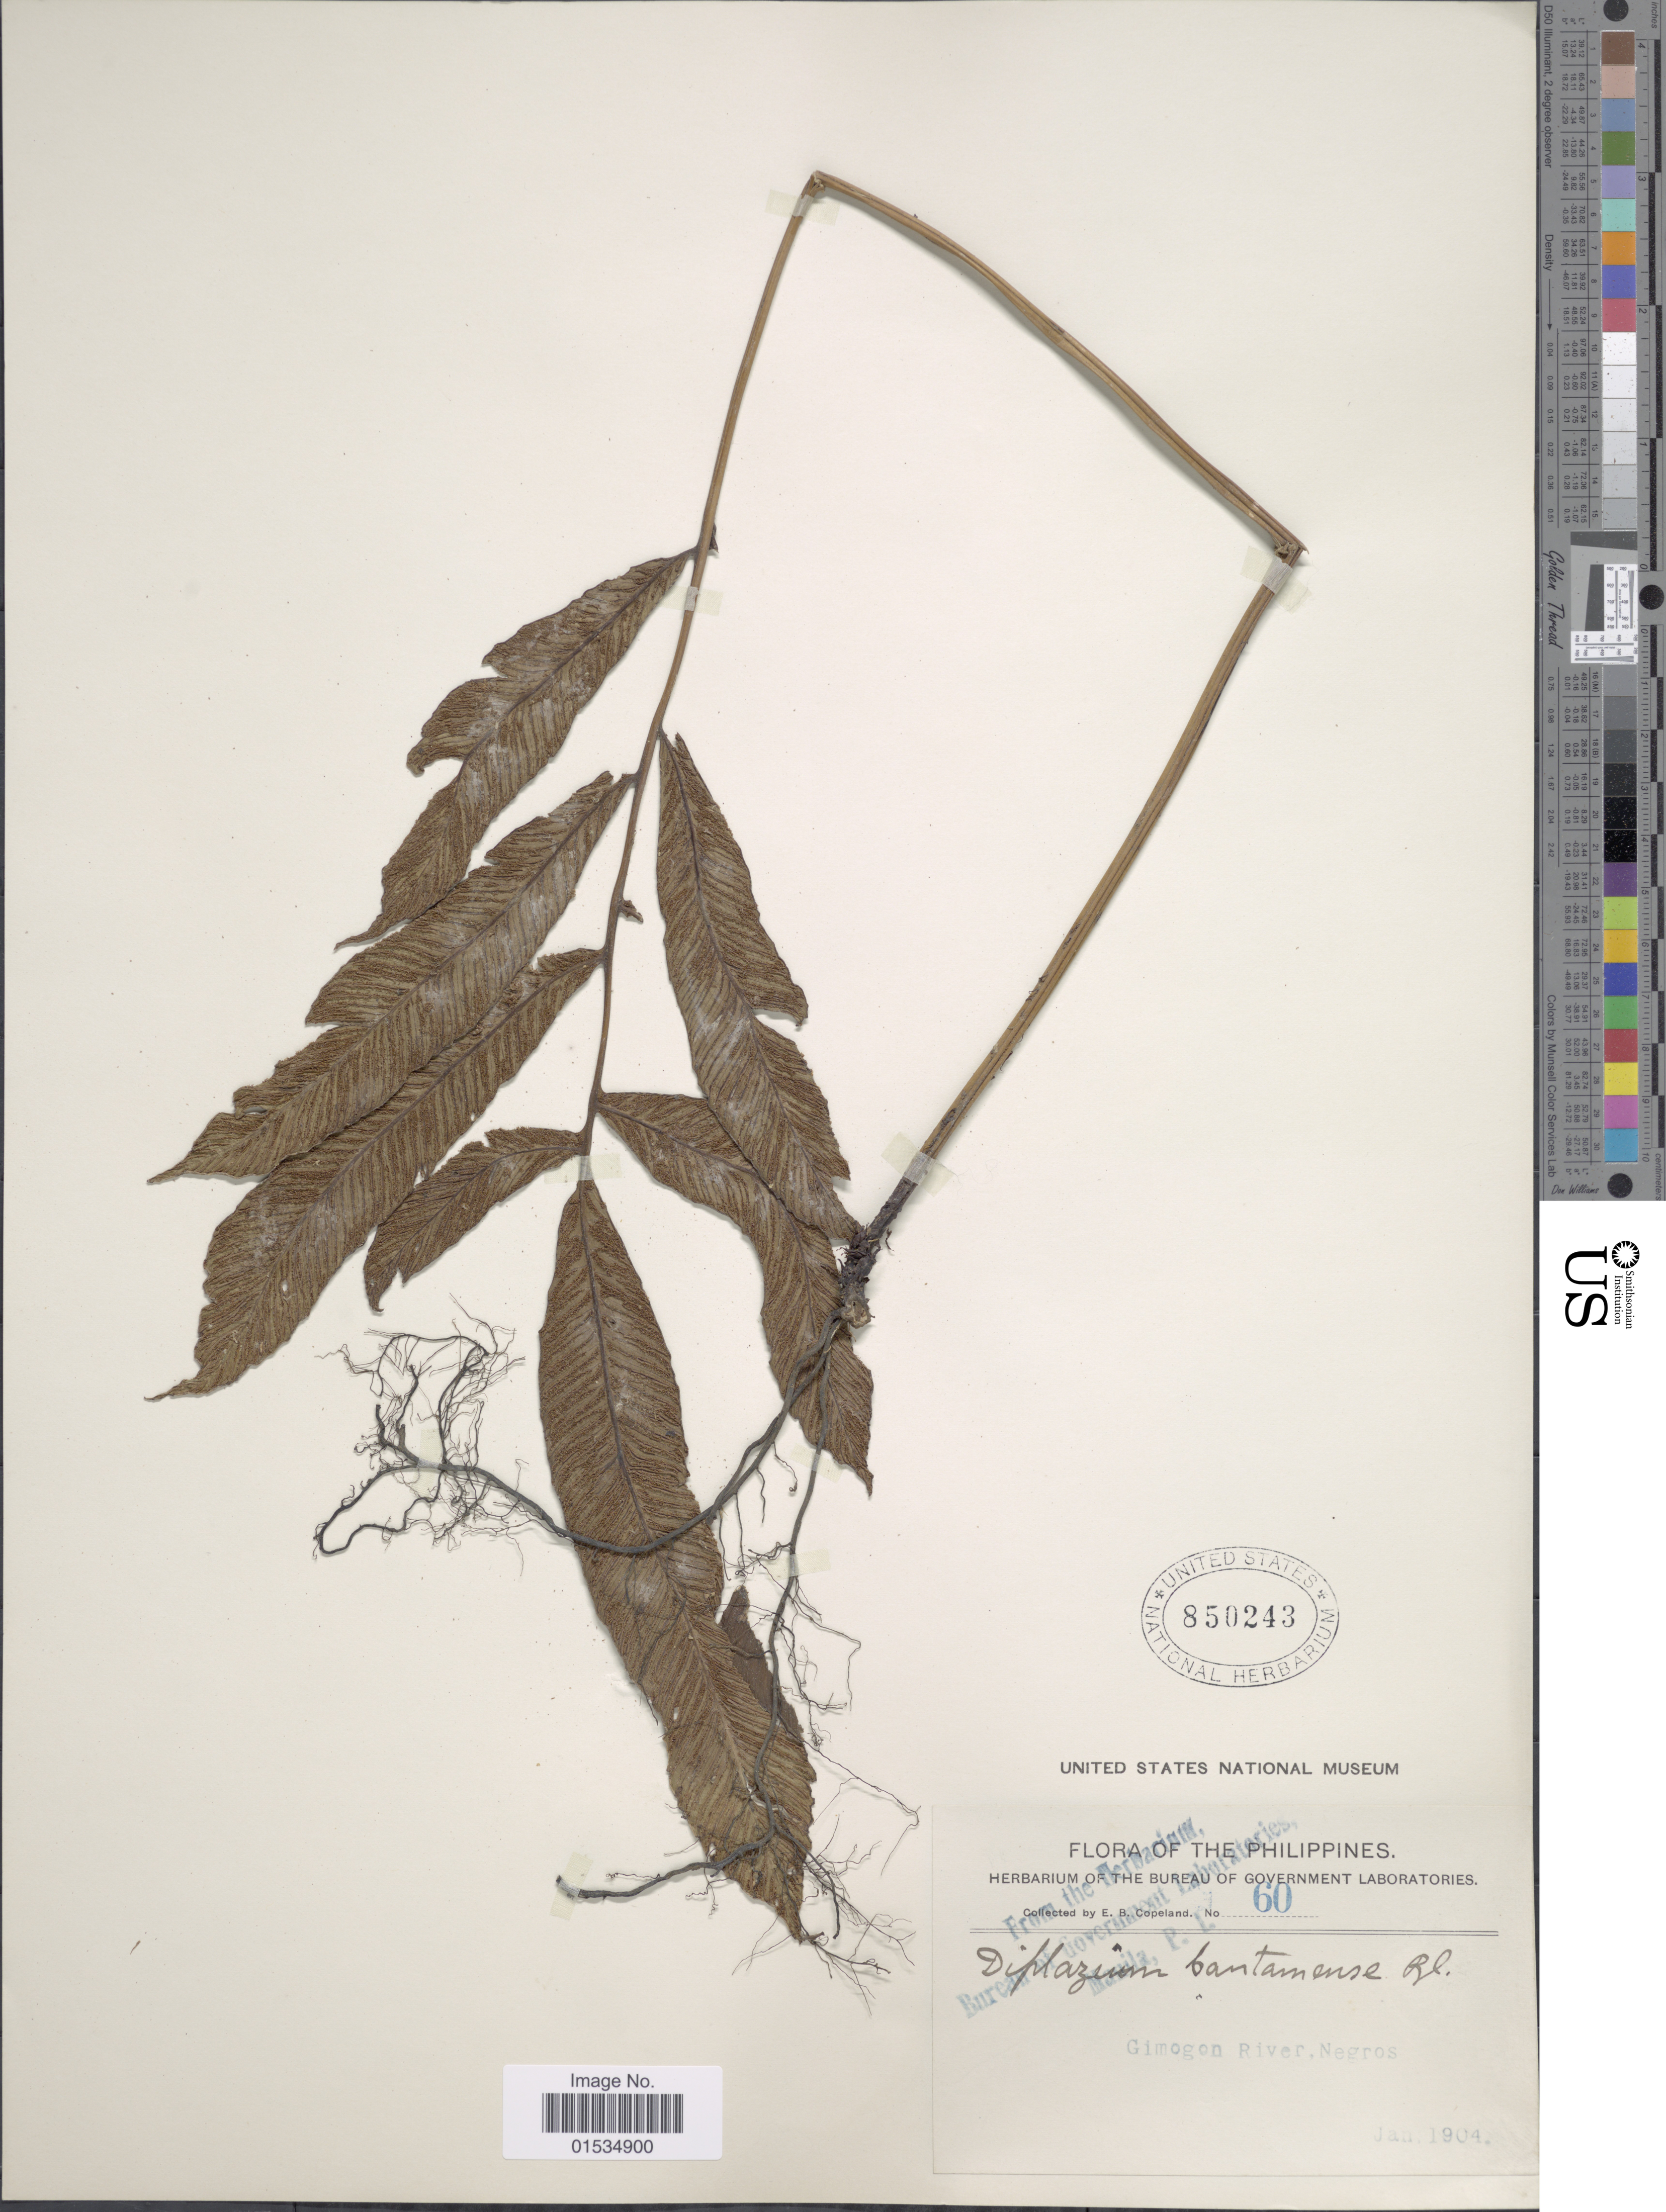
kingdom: Plantae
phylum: Tracheophyta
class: Polypodiopsida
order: Polypodiales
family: Athyriaceae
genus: Diplazium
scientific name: Diplazium fraxinifolium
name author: C. Presl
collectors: E. B. Copeland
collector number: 60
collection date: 1904-01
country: Philippines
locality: Gimogon River, Negros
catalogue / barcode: US 850243